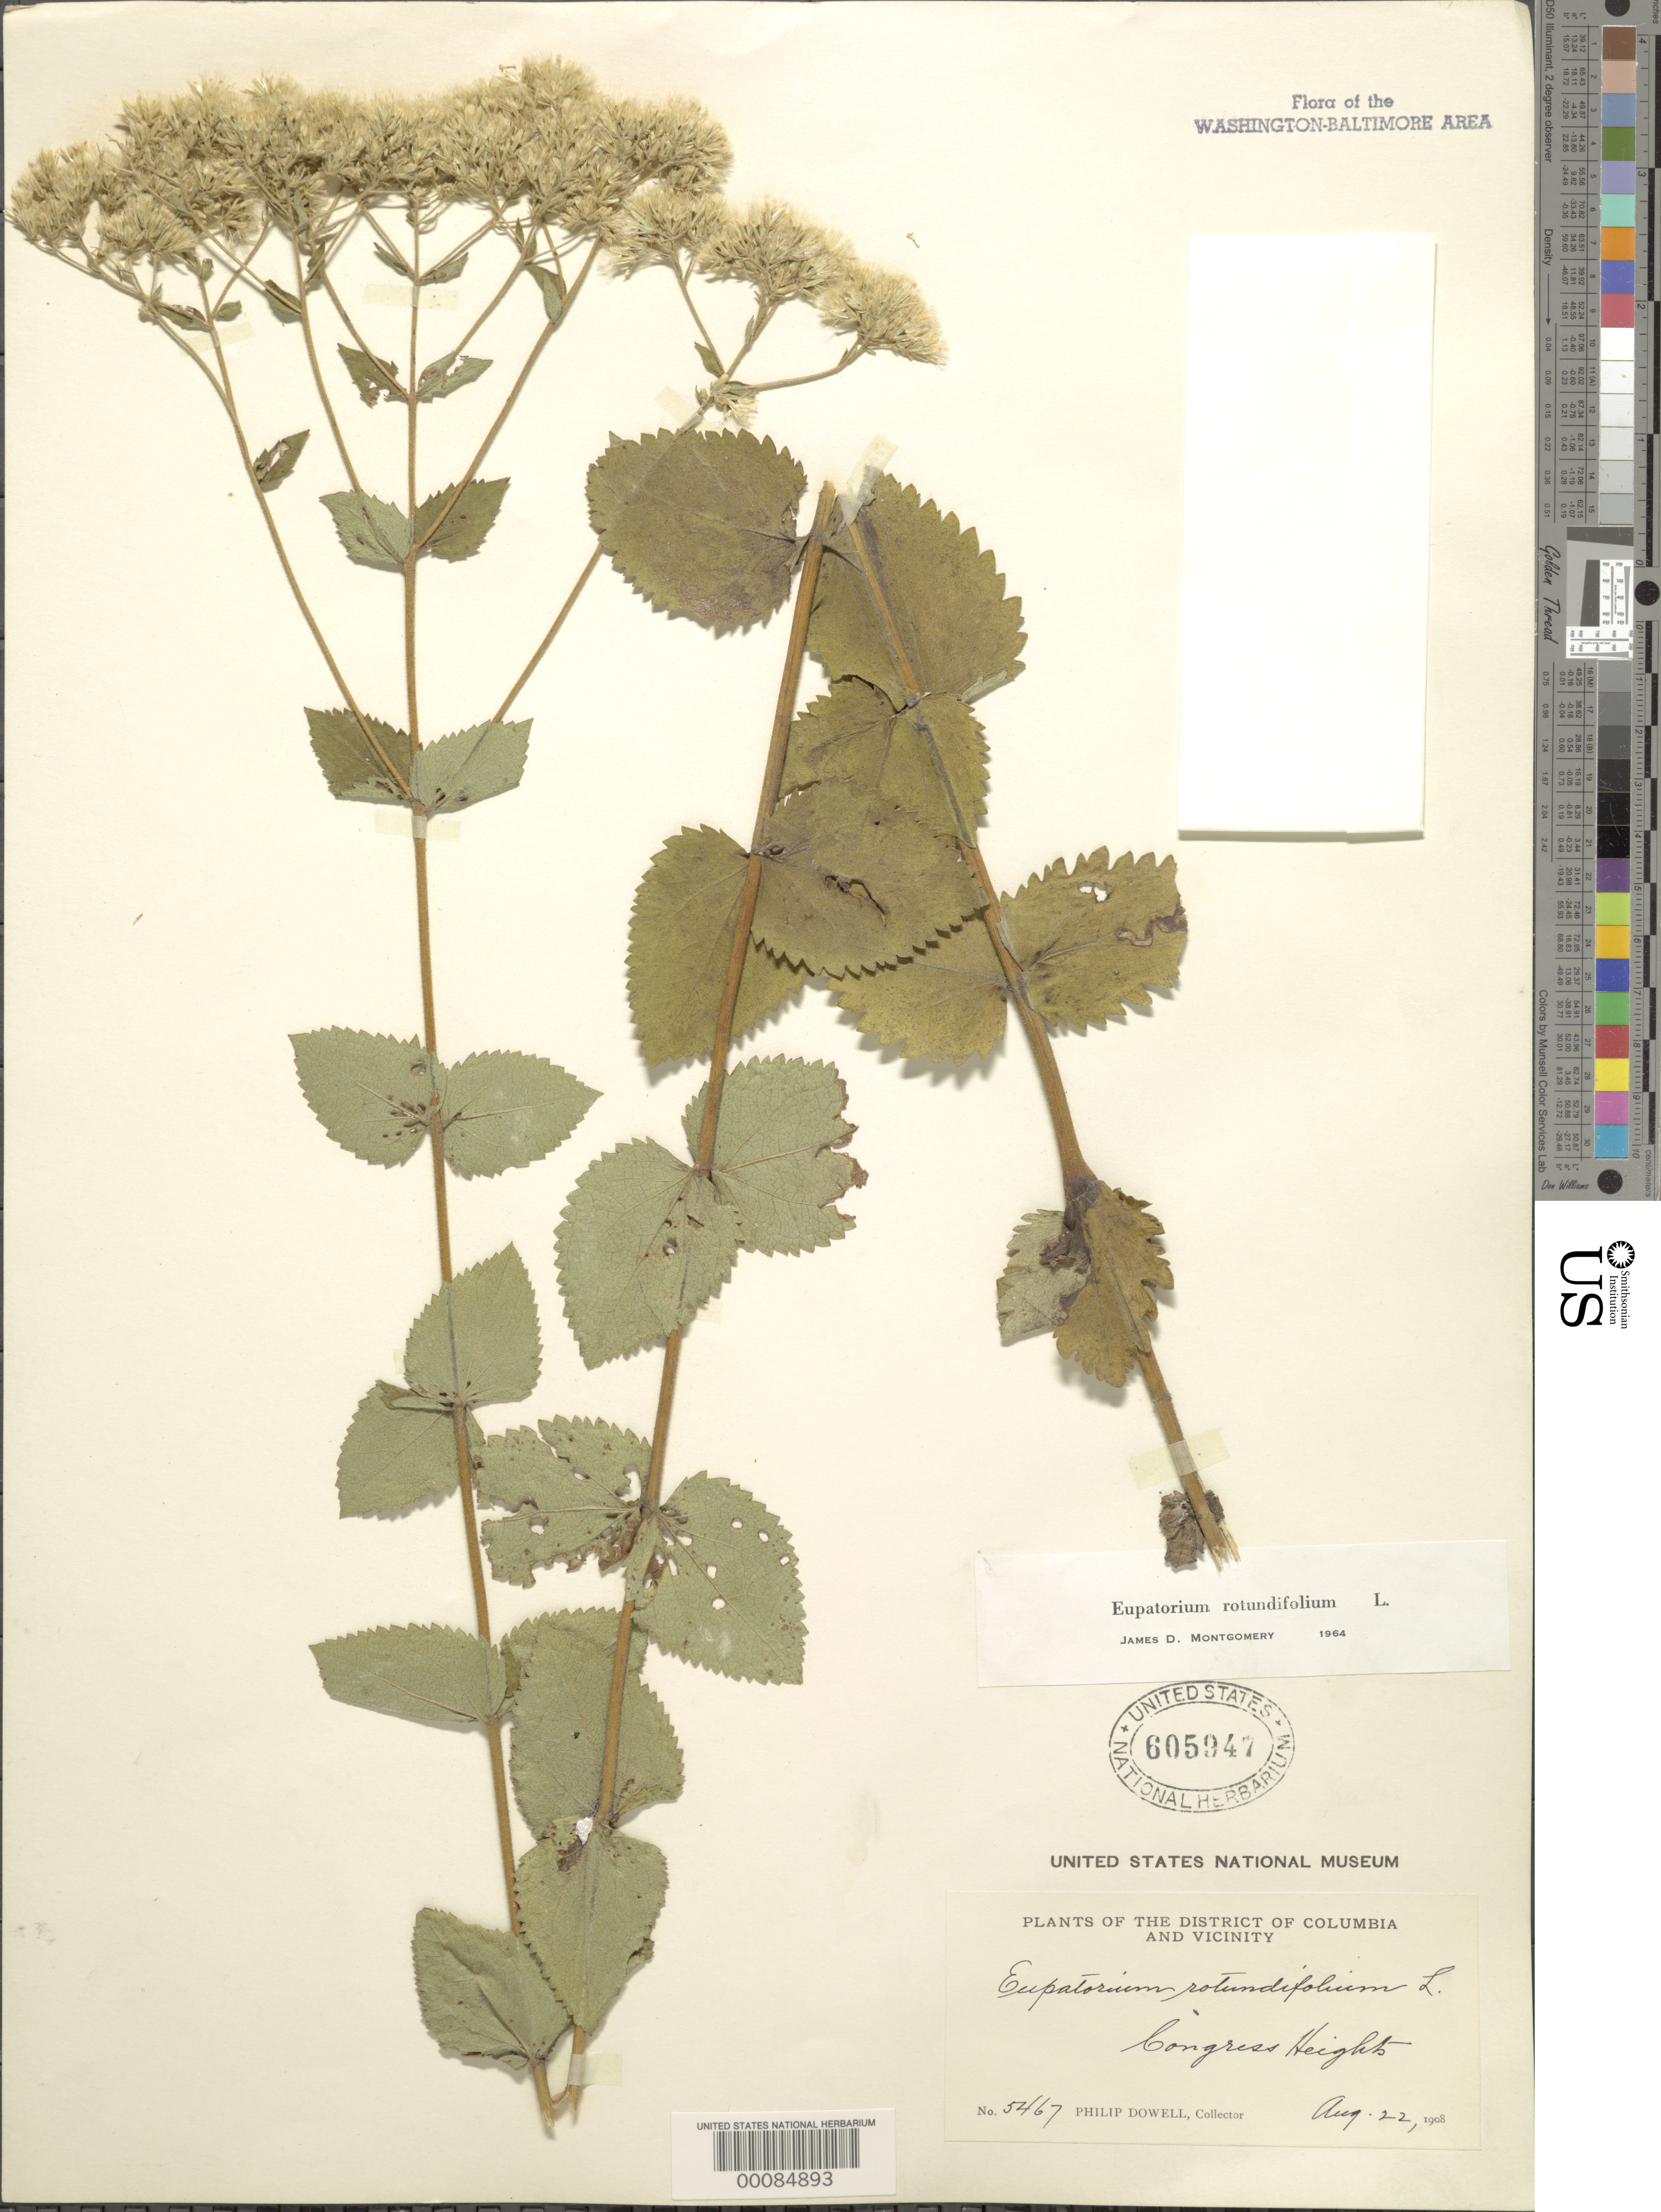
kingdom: Plantae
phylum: Tracheophyta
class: Magnoliopsida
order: Asterales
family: Asteraceae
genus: Eupatorium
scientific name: Eupatorium rotundifolium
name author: L.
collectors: P. Dowell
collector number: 5467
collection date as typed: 22 Aug 1908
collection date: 1908-08-22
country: United States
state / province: District of Columbia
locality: Congress Heights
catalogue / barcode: US 605947